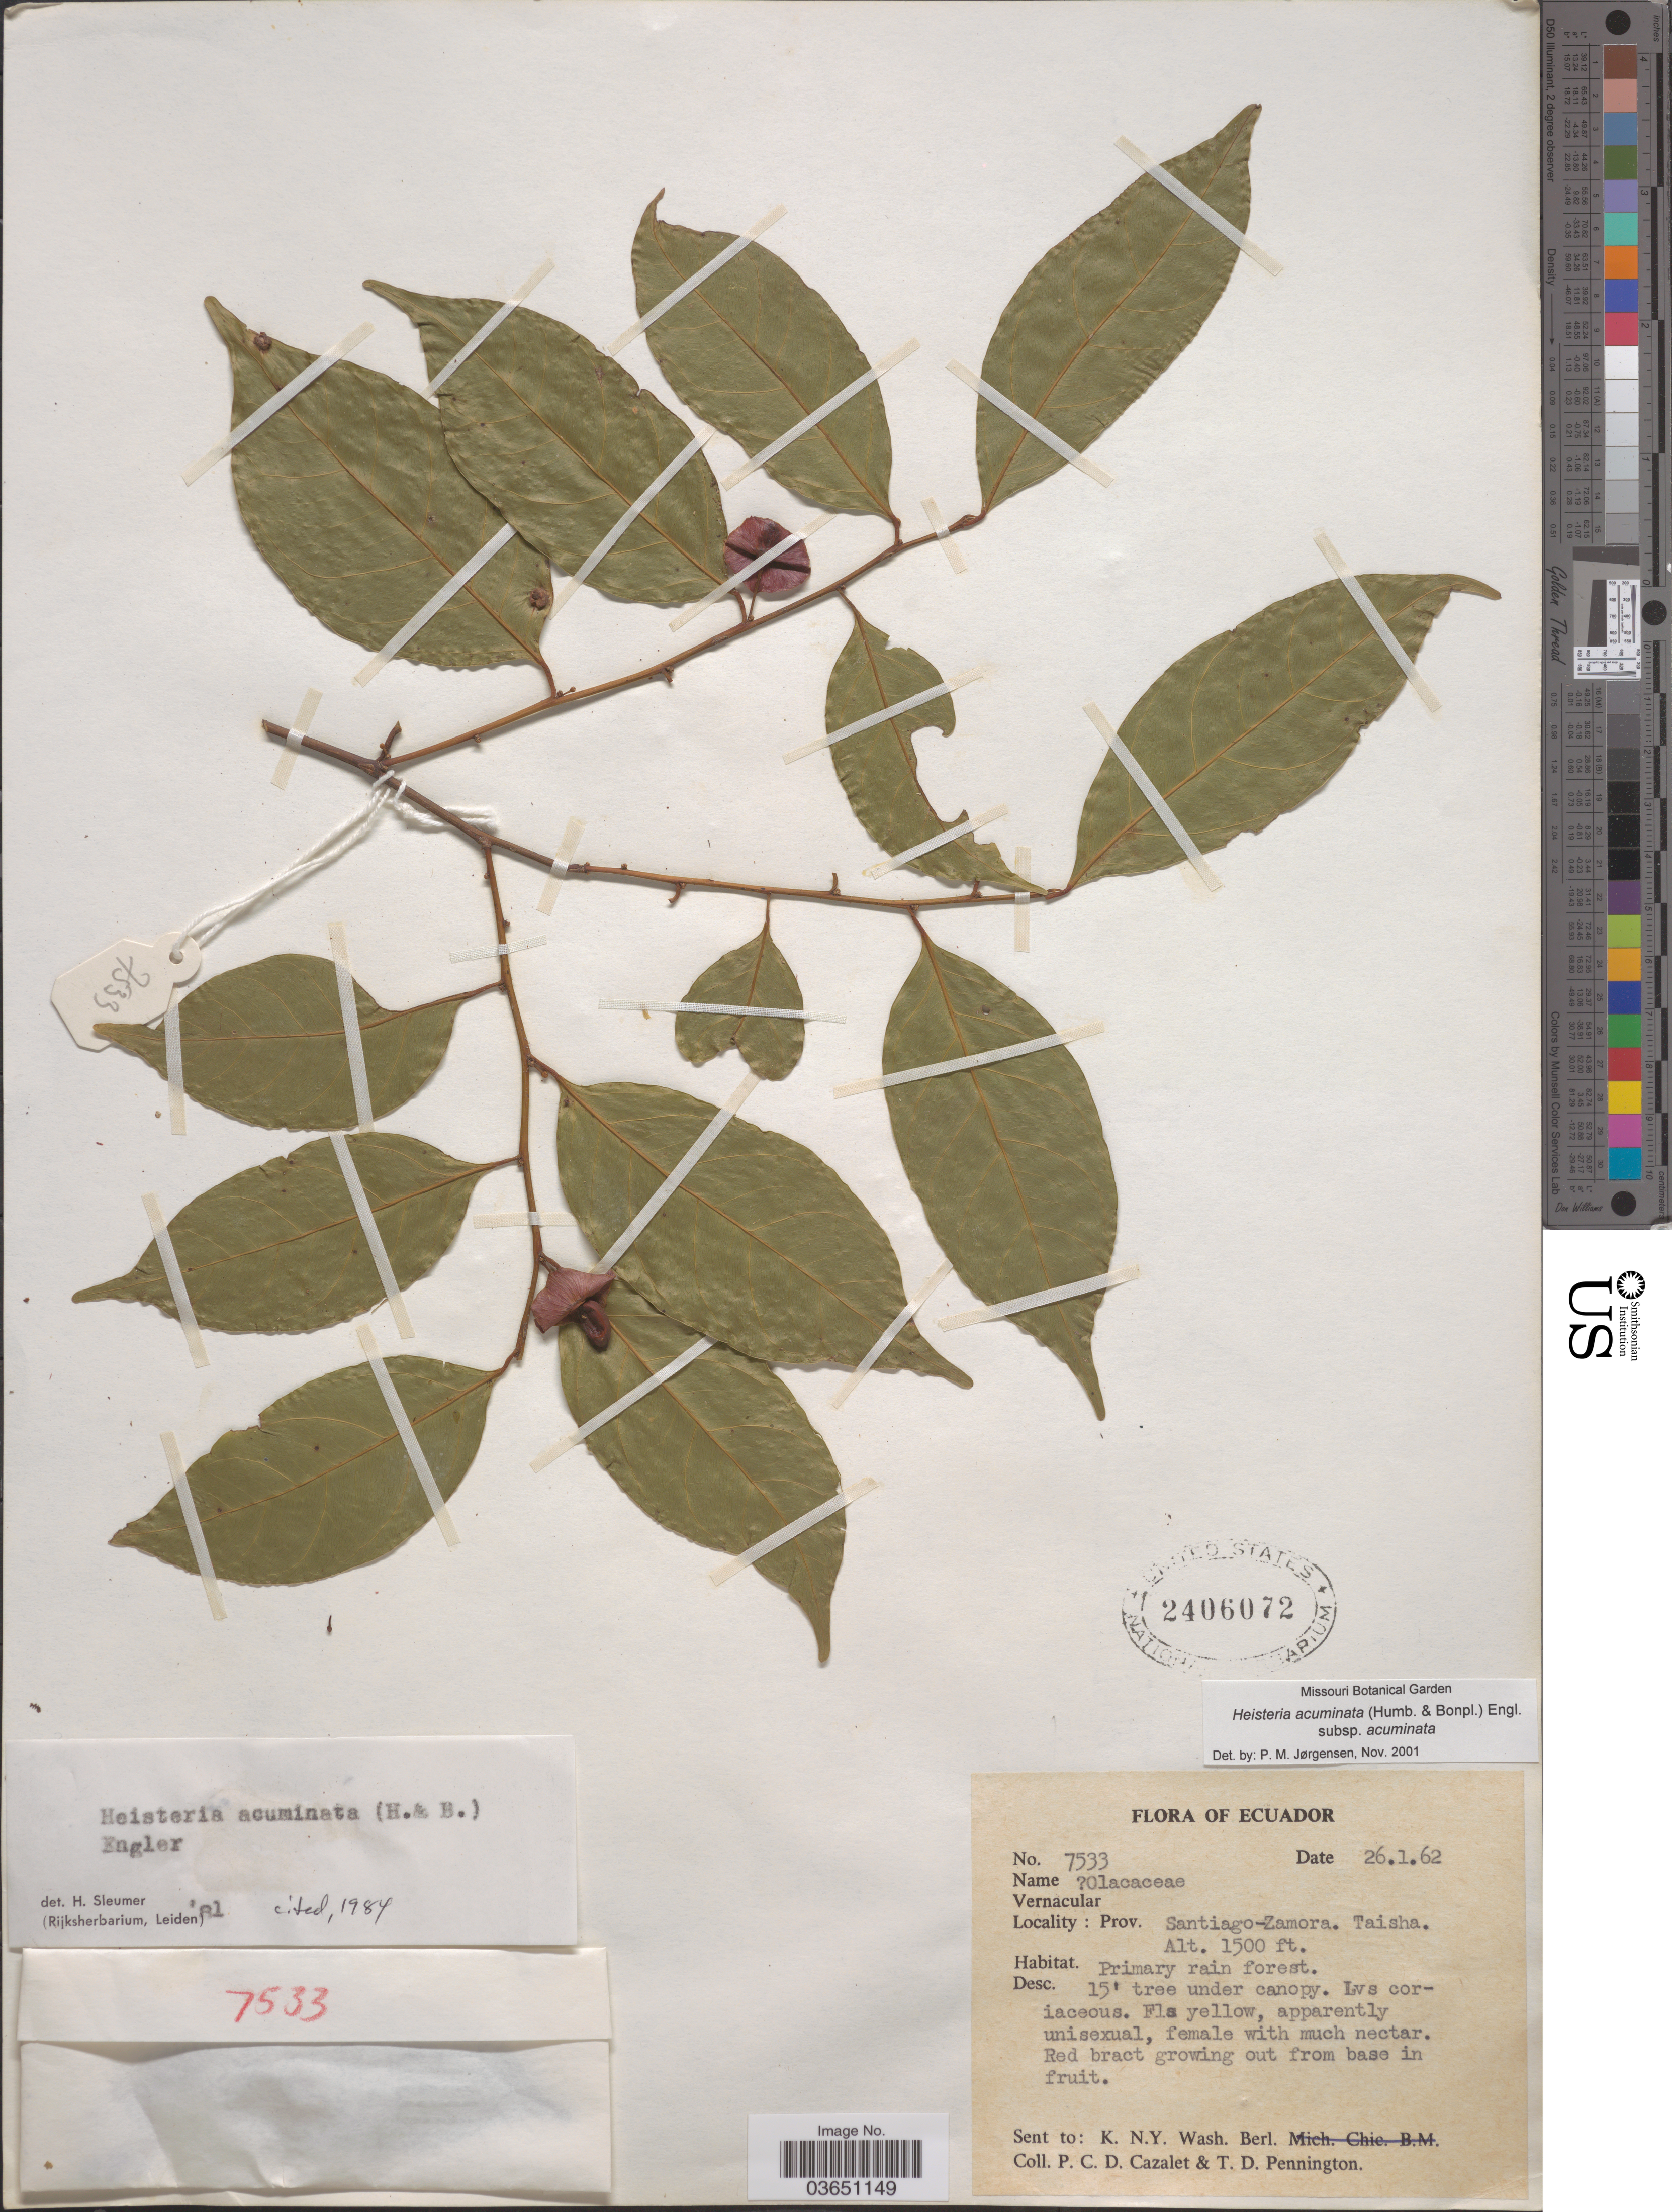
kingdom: Plantae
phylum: Tracheophyta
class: Magnoliopsida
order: Santalales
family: Erythropalaceae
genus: Heisteria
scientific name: Heisteria acuminata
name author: (Humb. & Bonpl.) Engl.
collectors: P. C. D. Cazalet & T. D. Pennington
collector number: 7533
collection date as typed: Transcribed d/m/y: 26/1/62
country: Ecuador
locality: Prov. Santiago-Zamora. Taisha. Primary rain forest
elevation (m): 457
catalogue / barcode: US 2406072